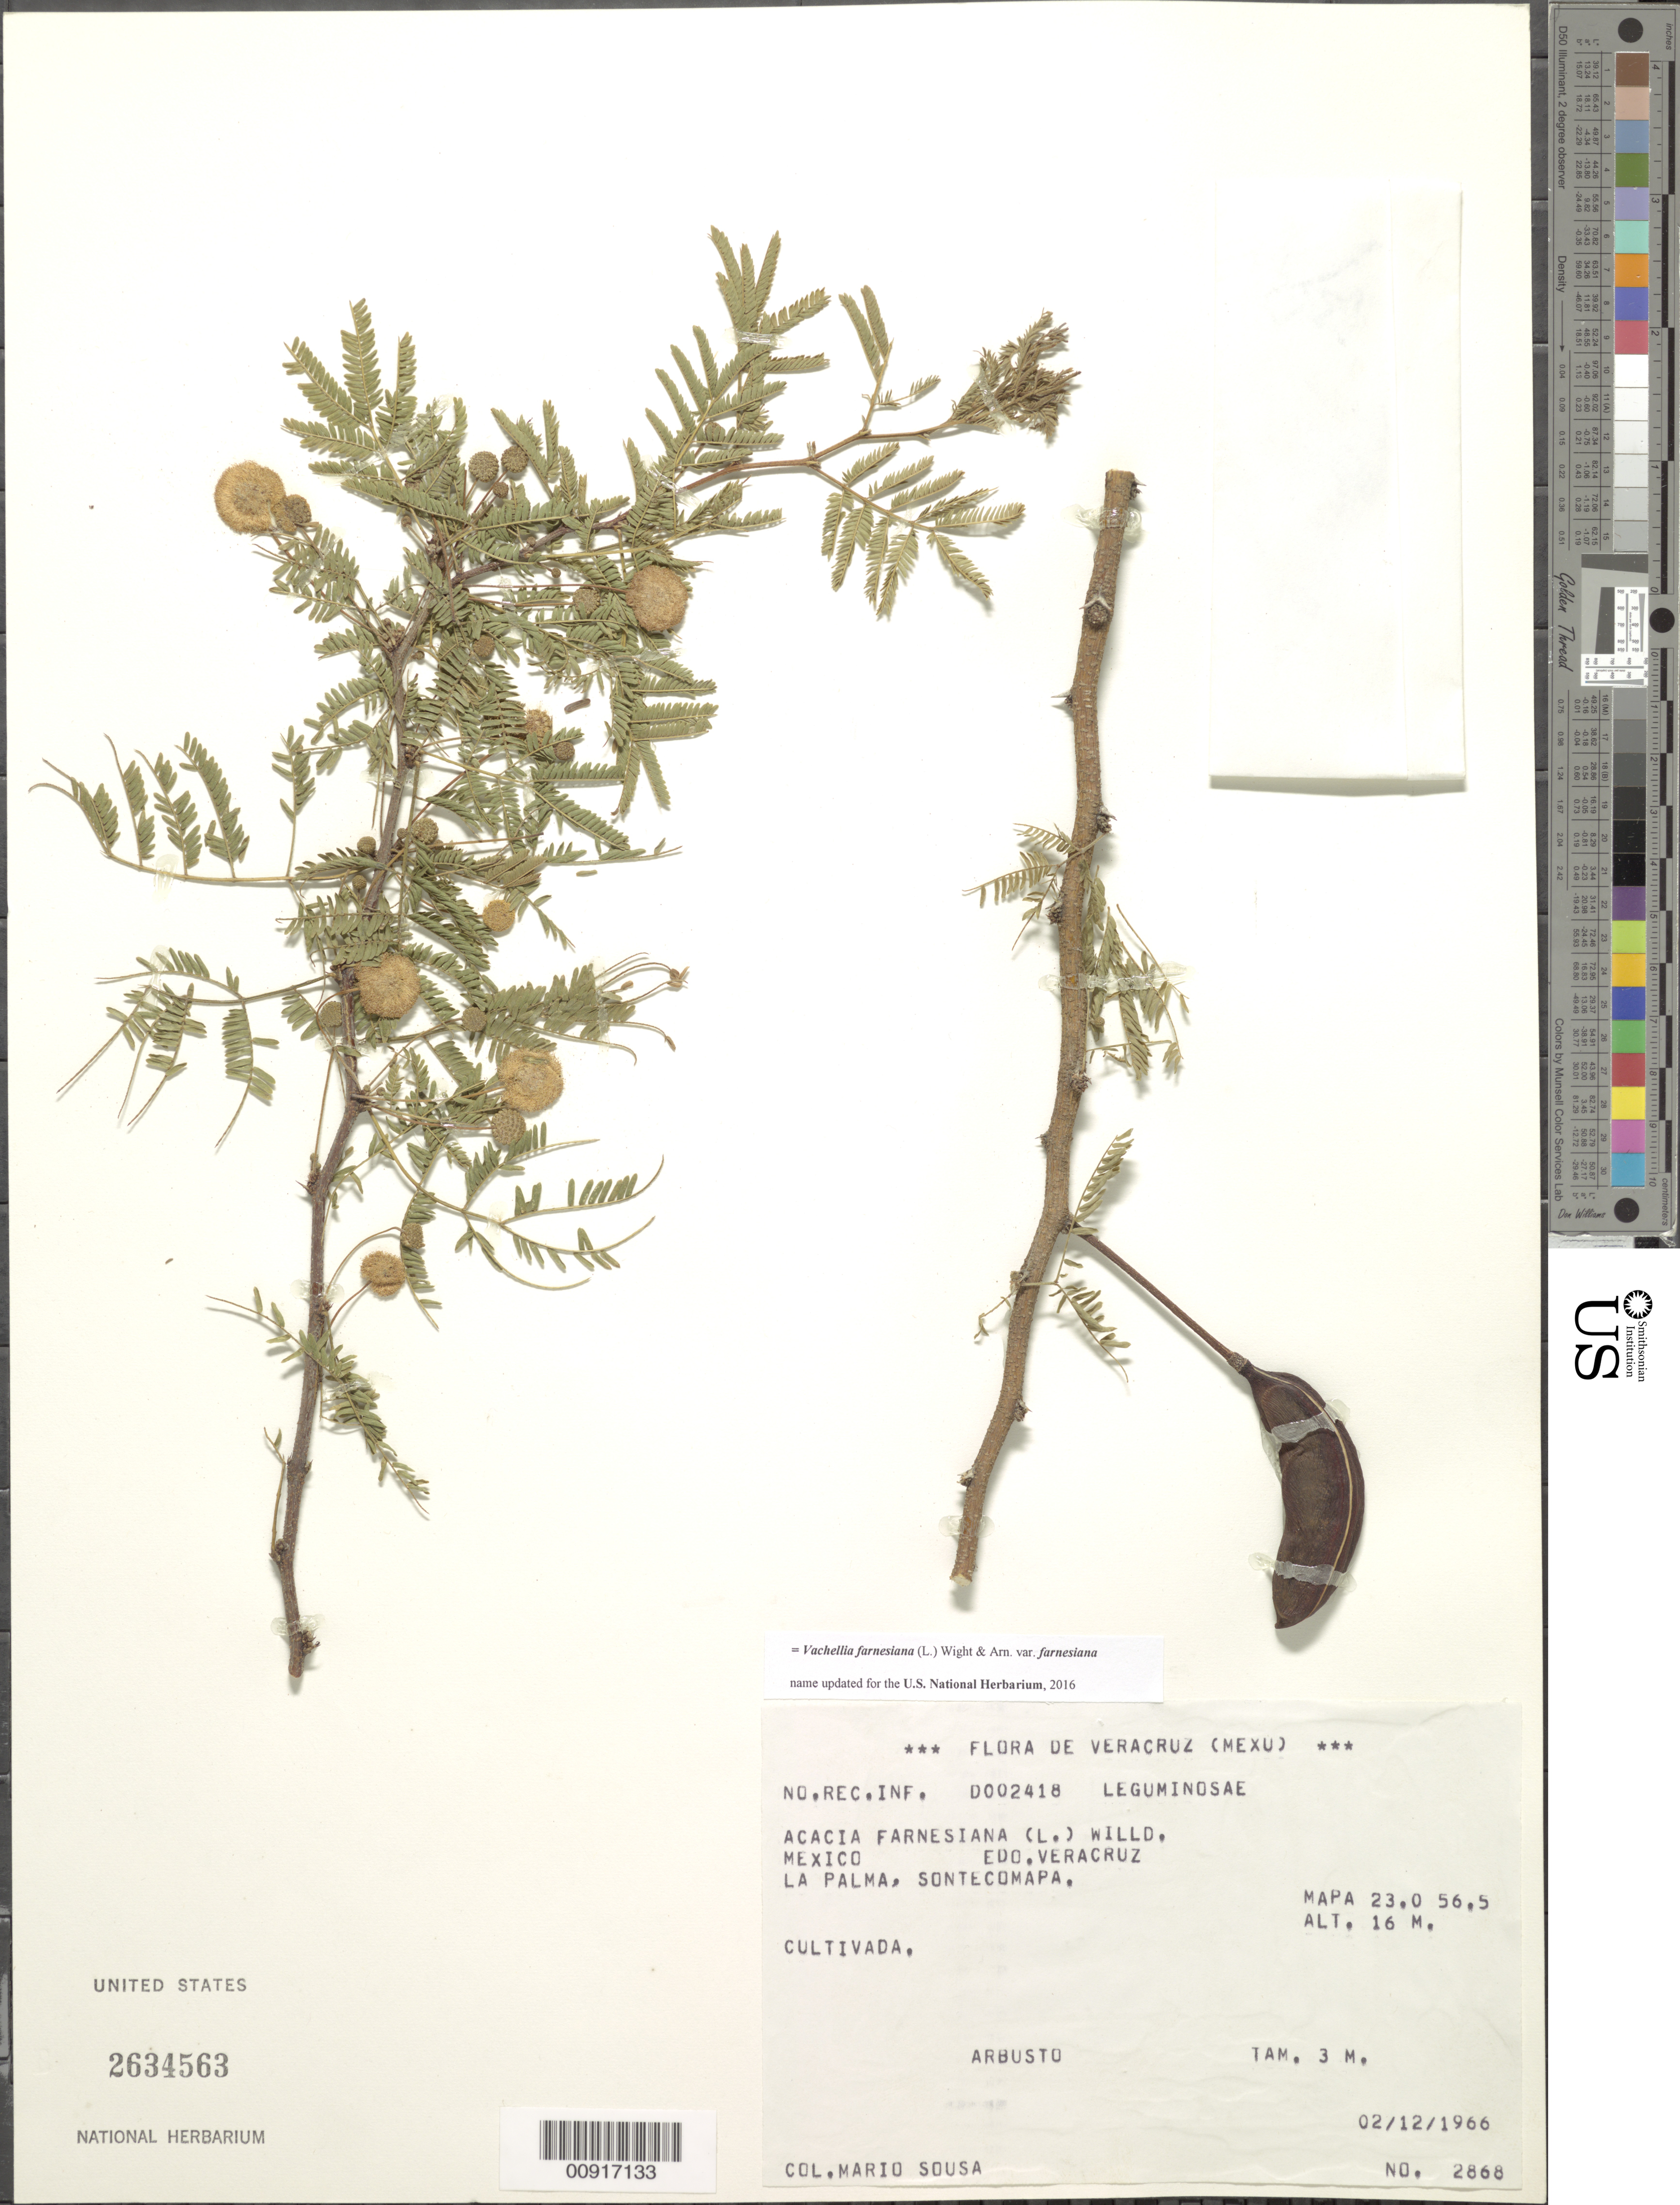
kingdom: Plantae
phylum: Tracheophyta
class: Magnoliopsida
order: Fabales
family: Fabaceae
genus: Vachellia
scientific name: Vachellia farnesiana var. farnesiana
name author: (L.) Wight & Arn.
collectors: M. Sousa S.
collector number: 2868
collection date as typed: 02 Dec 1966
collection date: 1966-12-02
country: Mexico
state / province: Veracruz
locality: Edo. Veracruz: La Palma,Sontecomapa. Mapa 23.0/56.5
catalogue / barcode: US 2634563